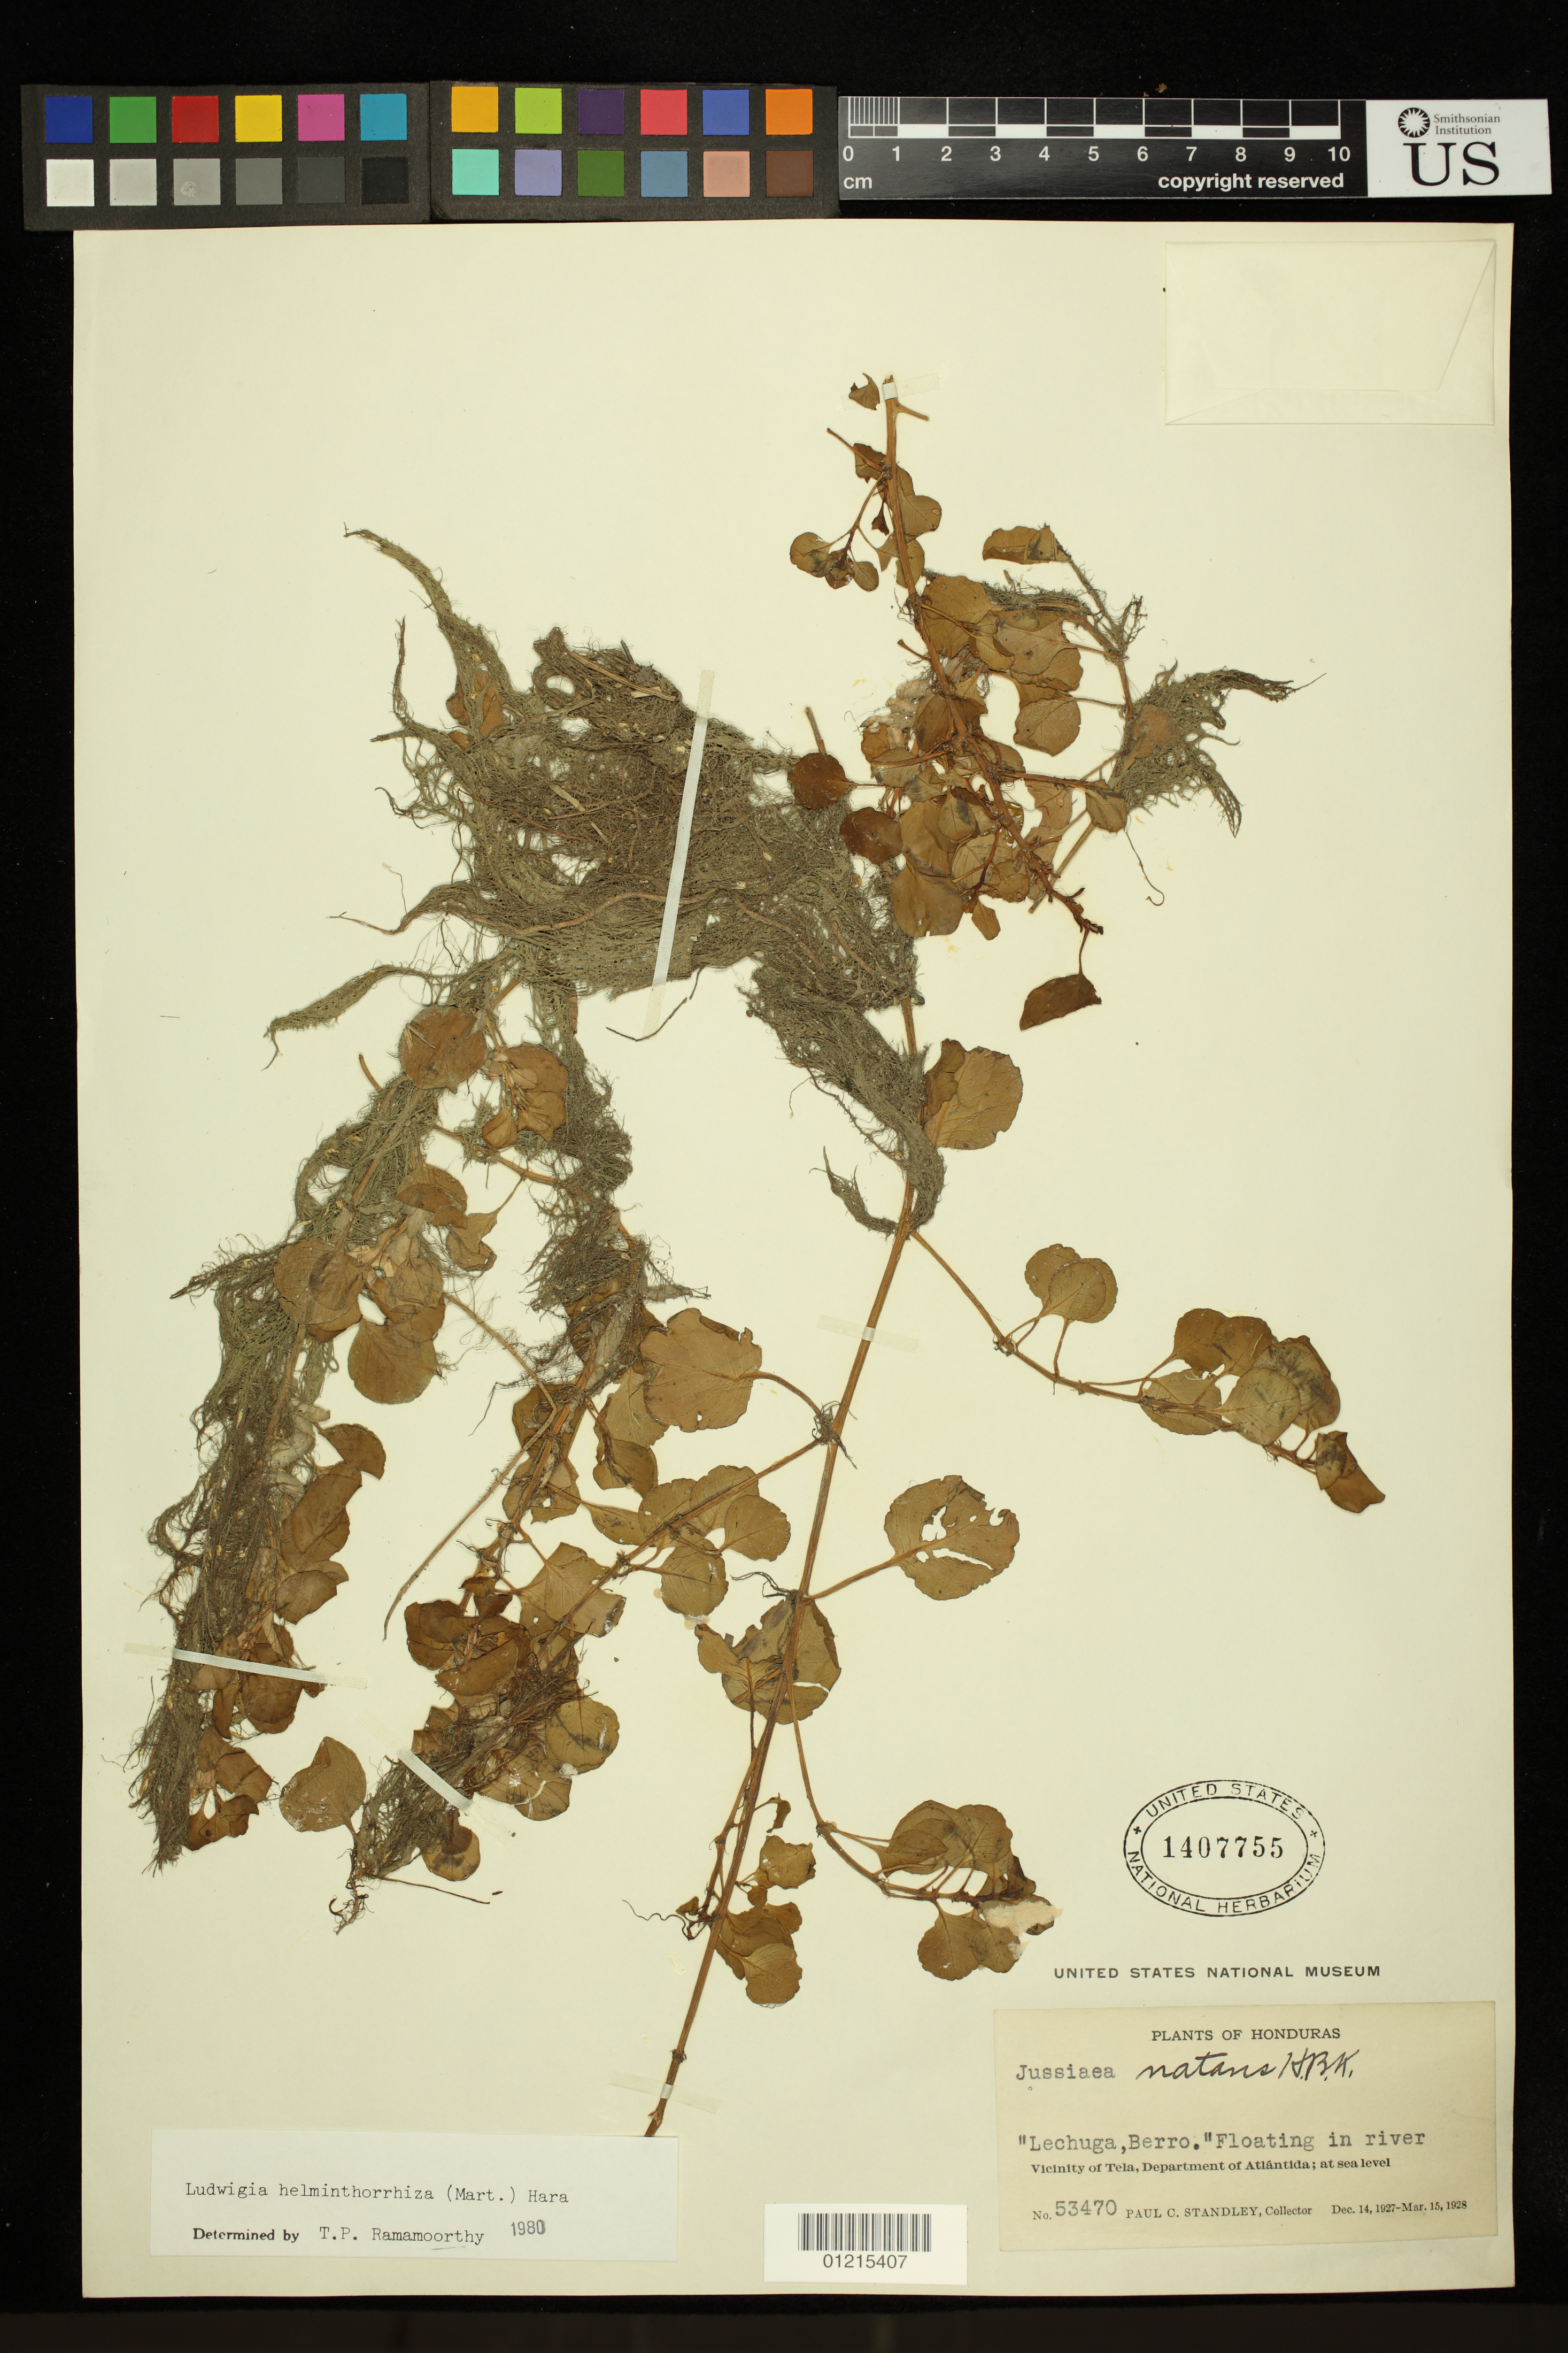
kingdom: Plantae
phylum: Tracheophyta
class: Magnoliopsida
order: Myrtales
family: Onagraceae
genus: Ludwigia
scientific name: Ludwigia helminthorrhiza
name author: (Mart.) H. Hara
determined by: Ramamoorthy, T. P.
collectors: P. C. Standley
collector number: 53470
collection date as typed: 14 Dec 1927 to 15 Mar 1927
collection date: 1927-03-15/1927-12-14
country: Honduras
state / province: Atlántida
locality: Vicinity of Tela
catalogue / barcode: US 1407755